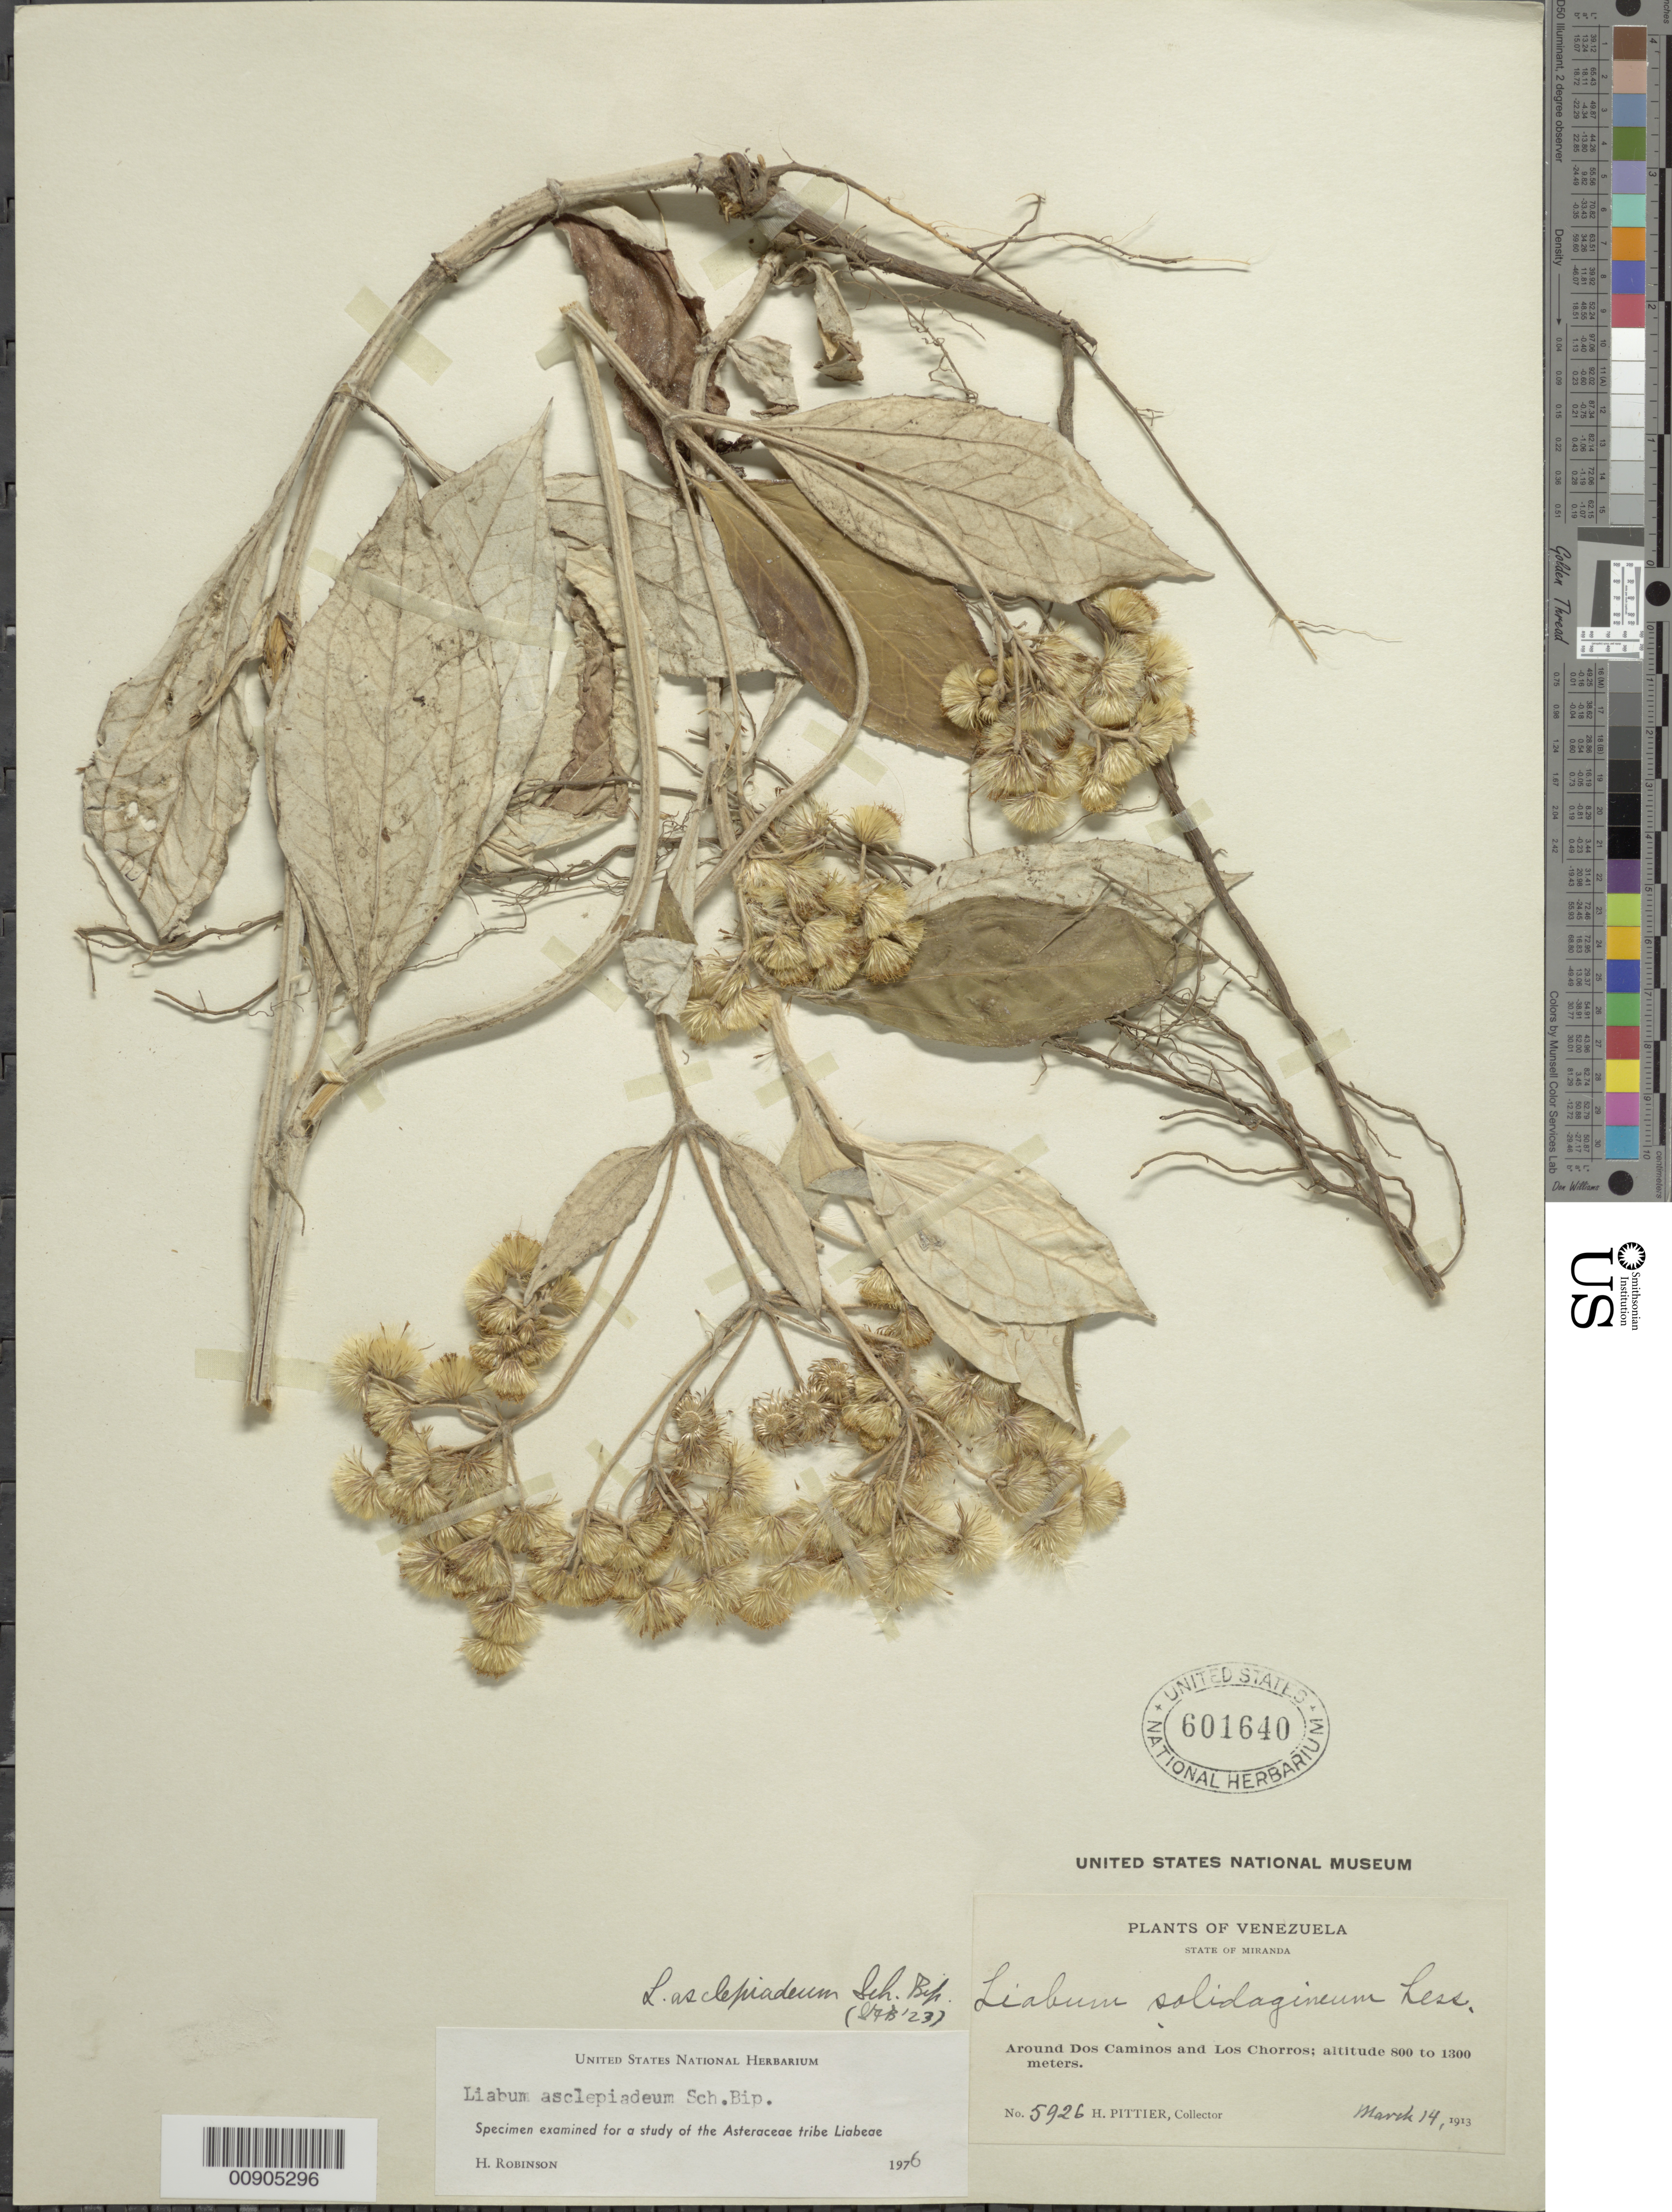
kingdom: Plantae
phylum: Tracheophyta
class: Magnoliopsida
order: Asterales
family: Asteraceae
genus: Liabum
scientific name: Liabum asclepiadeum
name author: Sch. Bip.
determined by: Robinson, Harold E., (US)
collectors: H. F. Pittier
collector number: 5926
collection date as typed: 14-Mar-13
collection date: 1913-03-14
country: Venezuela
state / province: Miranda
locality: Miranda, Dos Caminoa to Los Chorros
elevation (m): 800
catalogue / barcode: US 601640